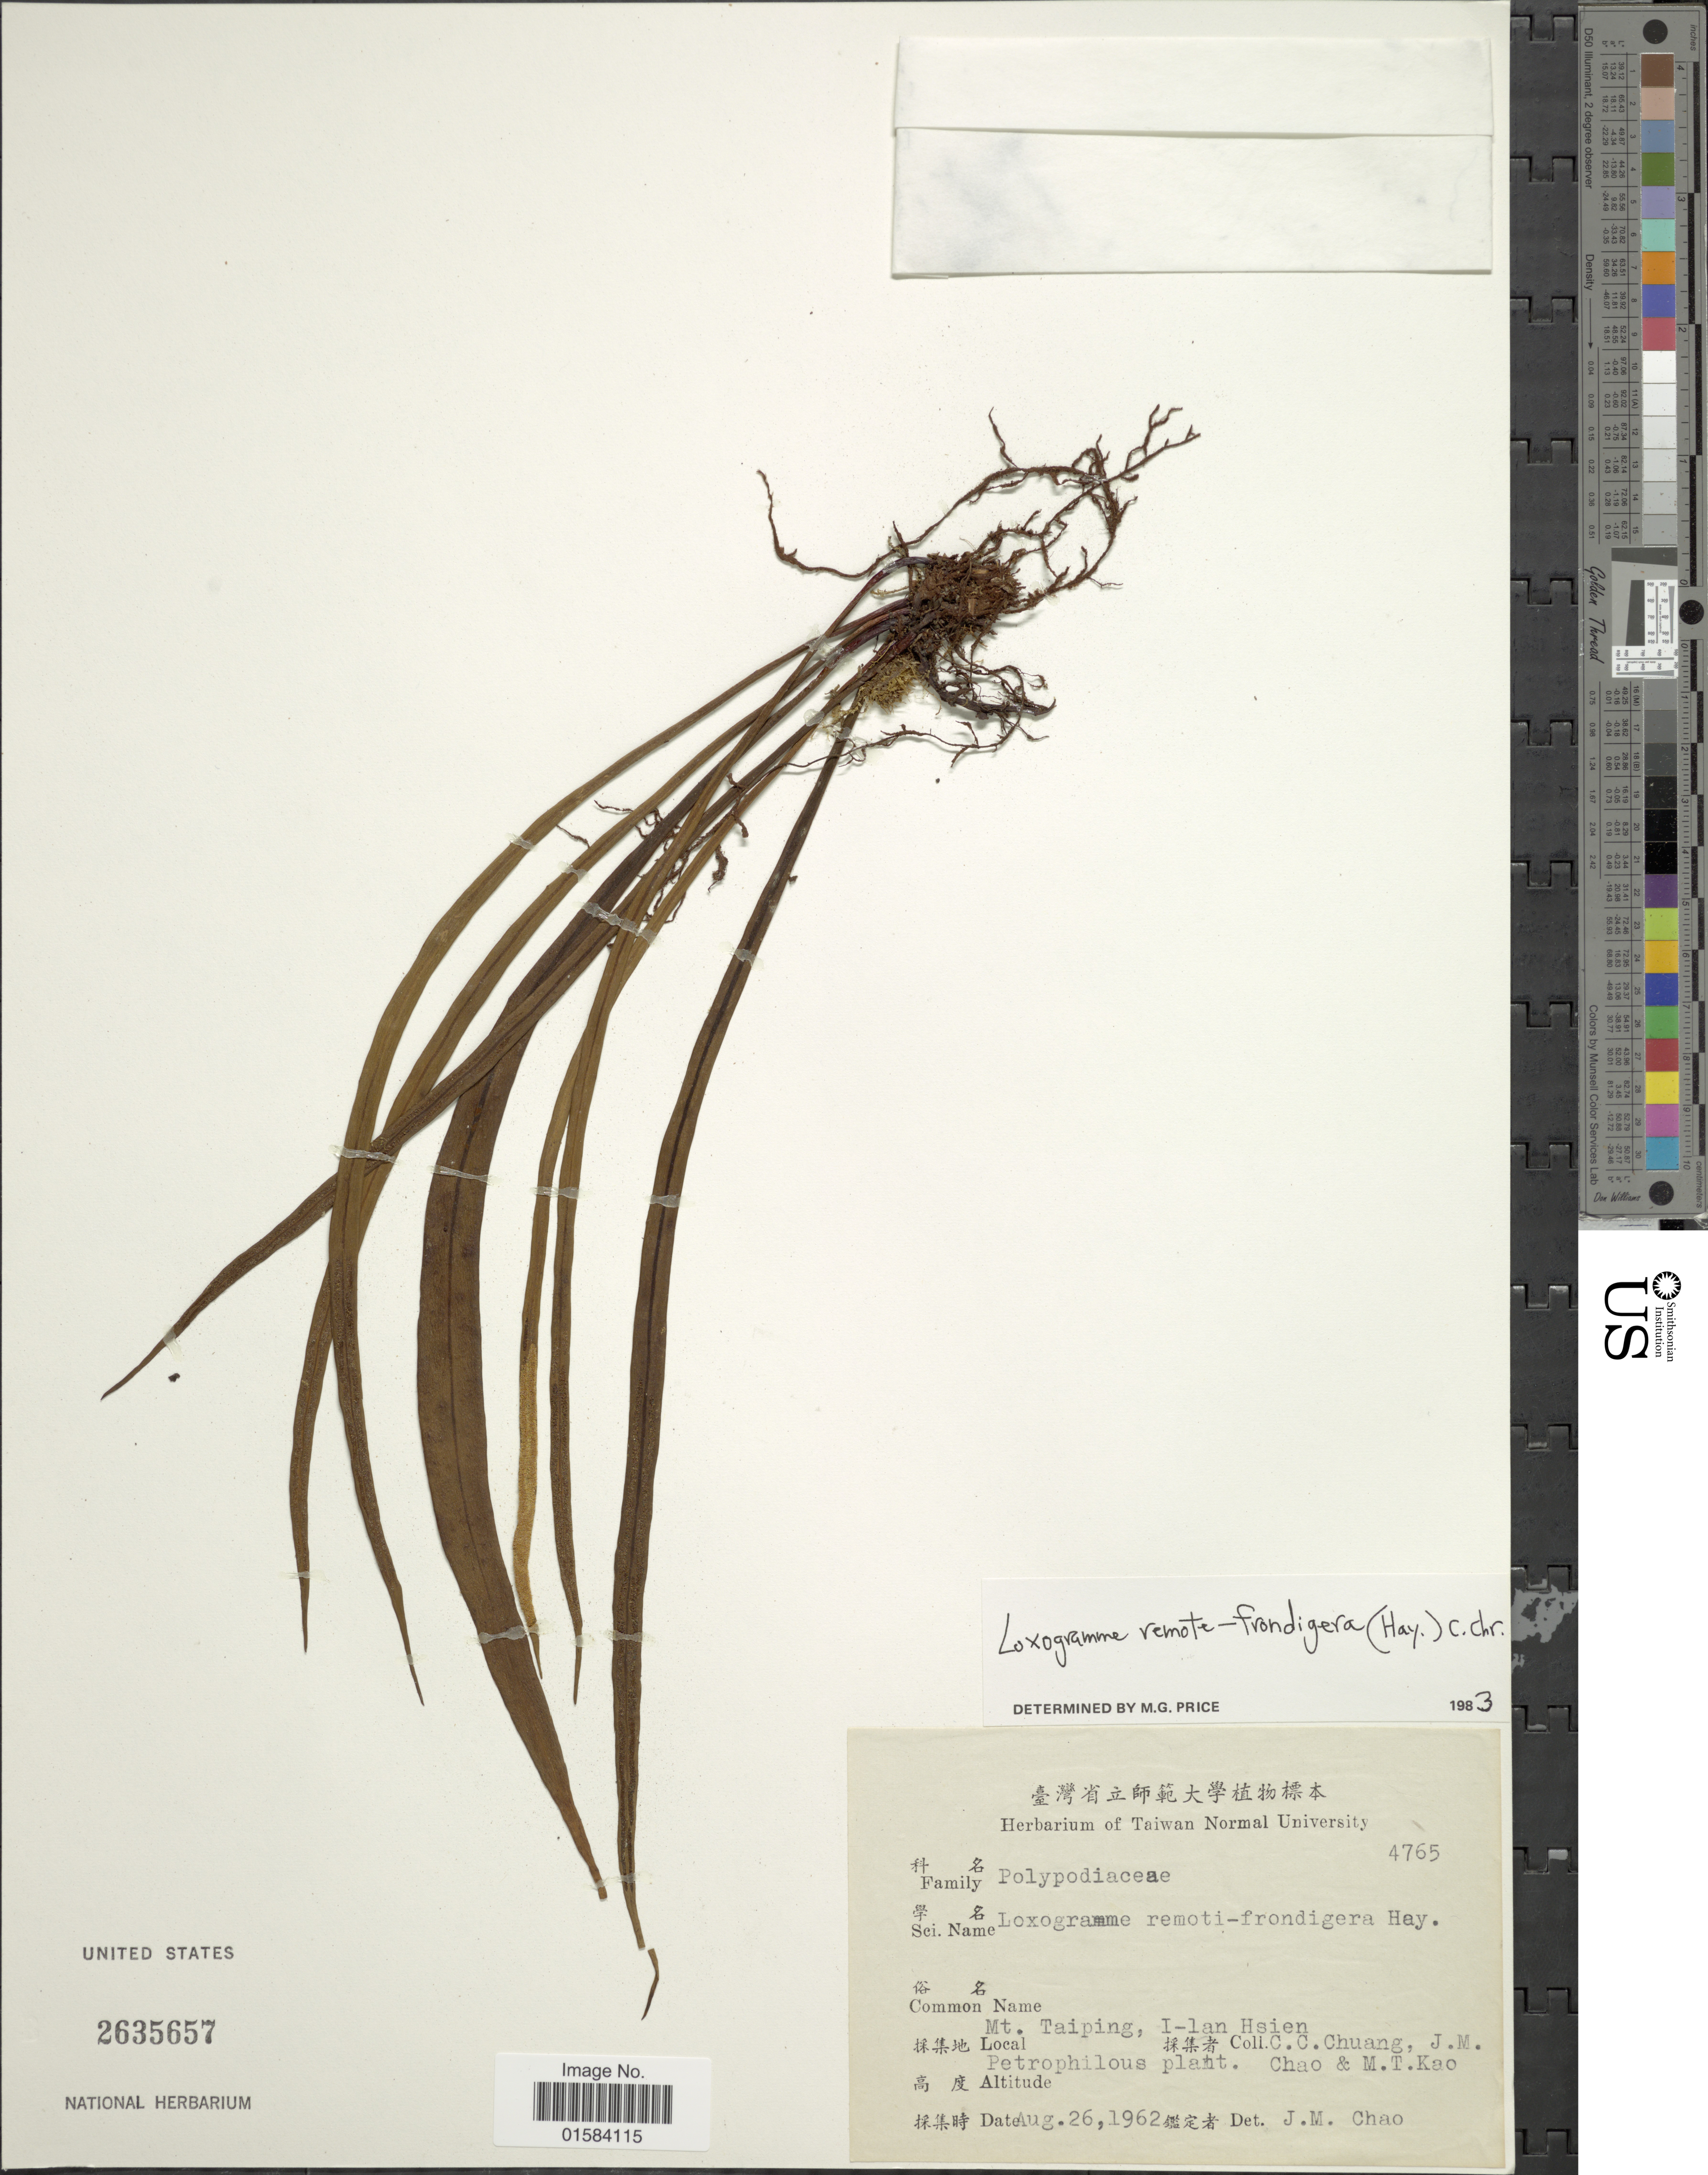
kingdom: Plantae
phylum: Tracheophyta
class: Polypodiopsida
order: Polypodiales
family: Polypodiaceae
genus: Loxogramme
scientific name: Loxogramme remotefrondigera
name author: (Hayata) C. Chr.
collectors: C. C. Chuang, J. Chao & M. T. Kao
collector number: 4765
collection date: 1962-08-26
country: Taiwan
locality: Mt Taiping, I-lan Hsien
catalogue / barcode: US 2635657